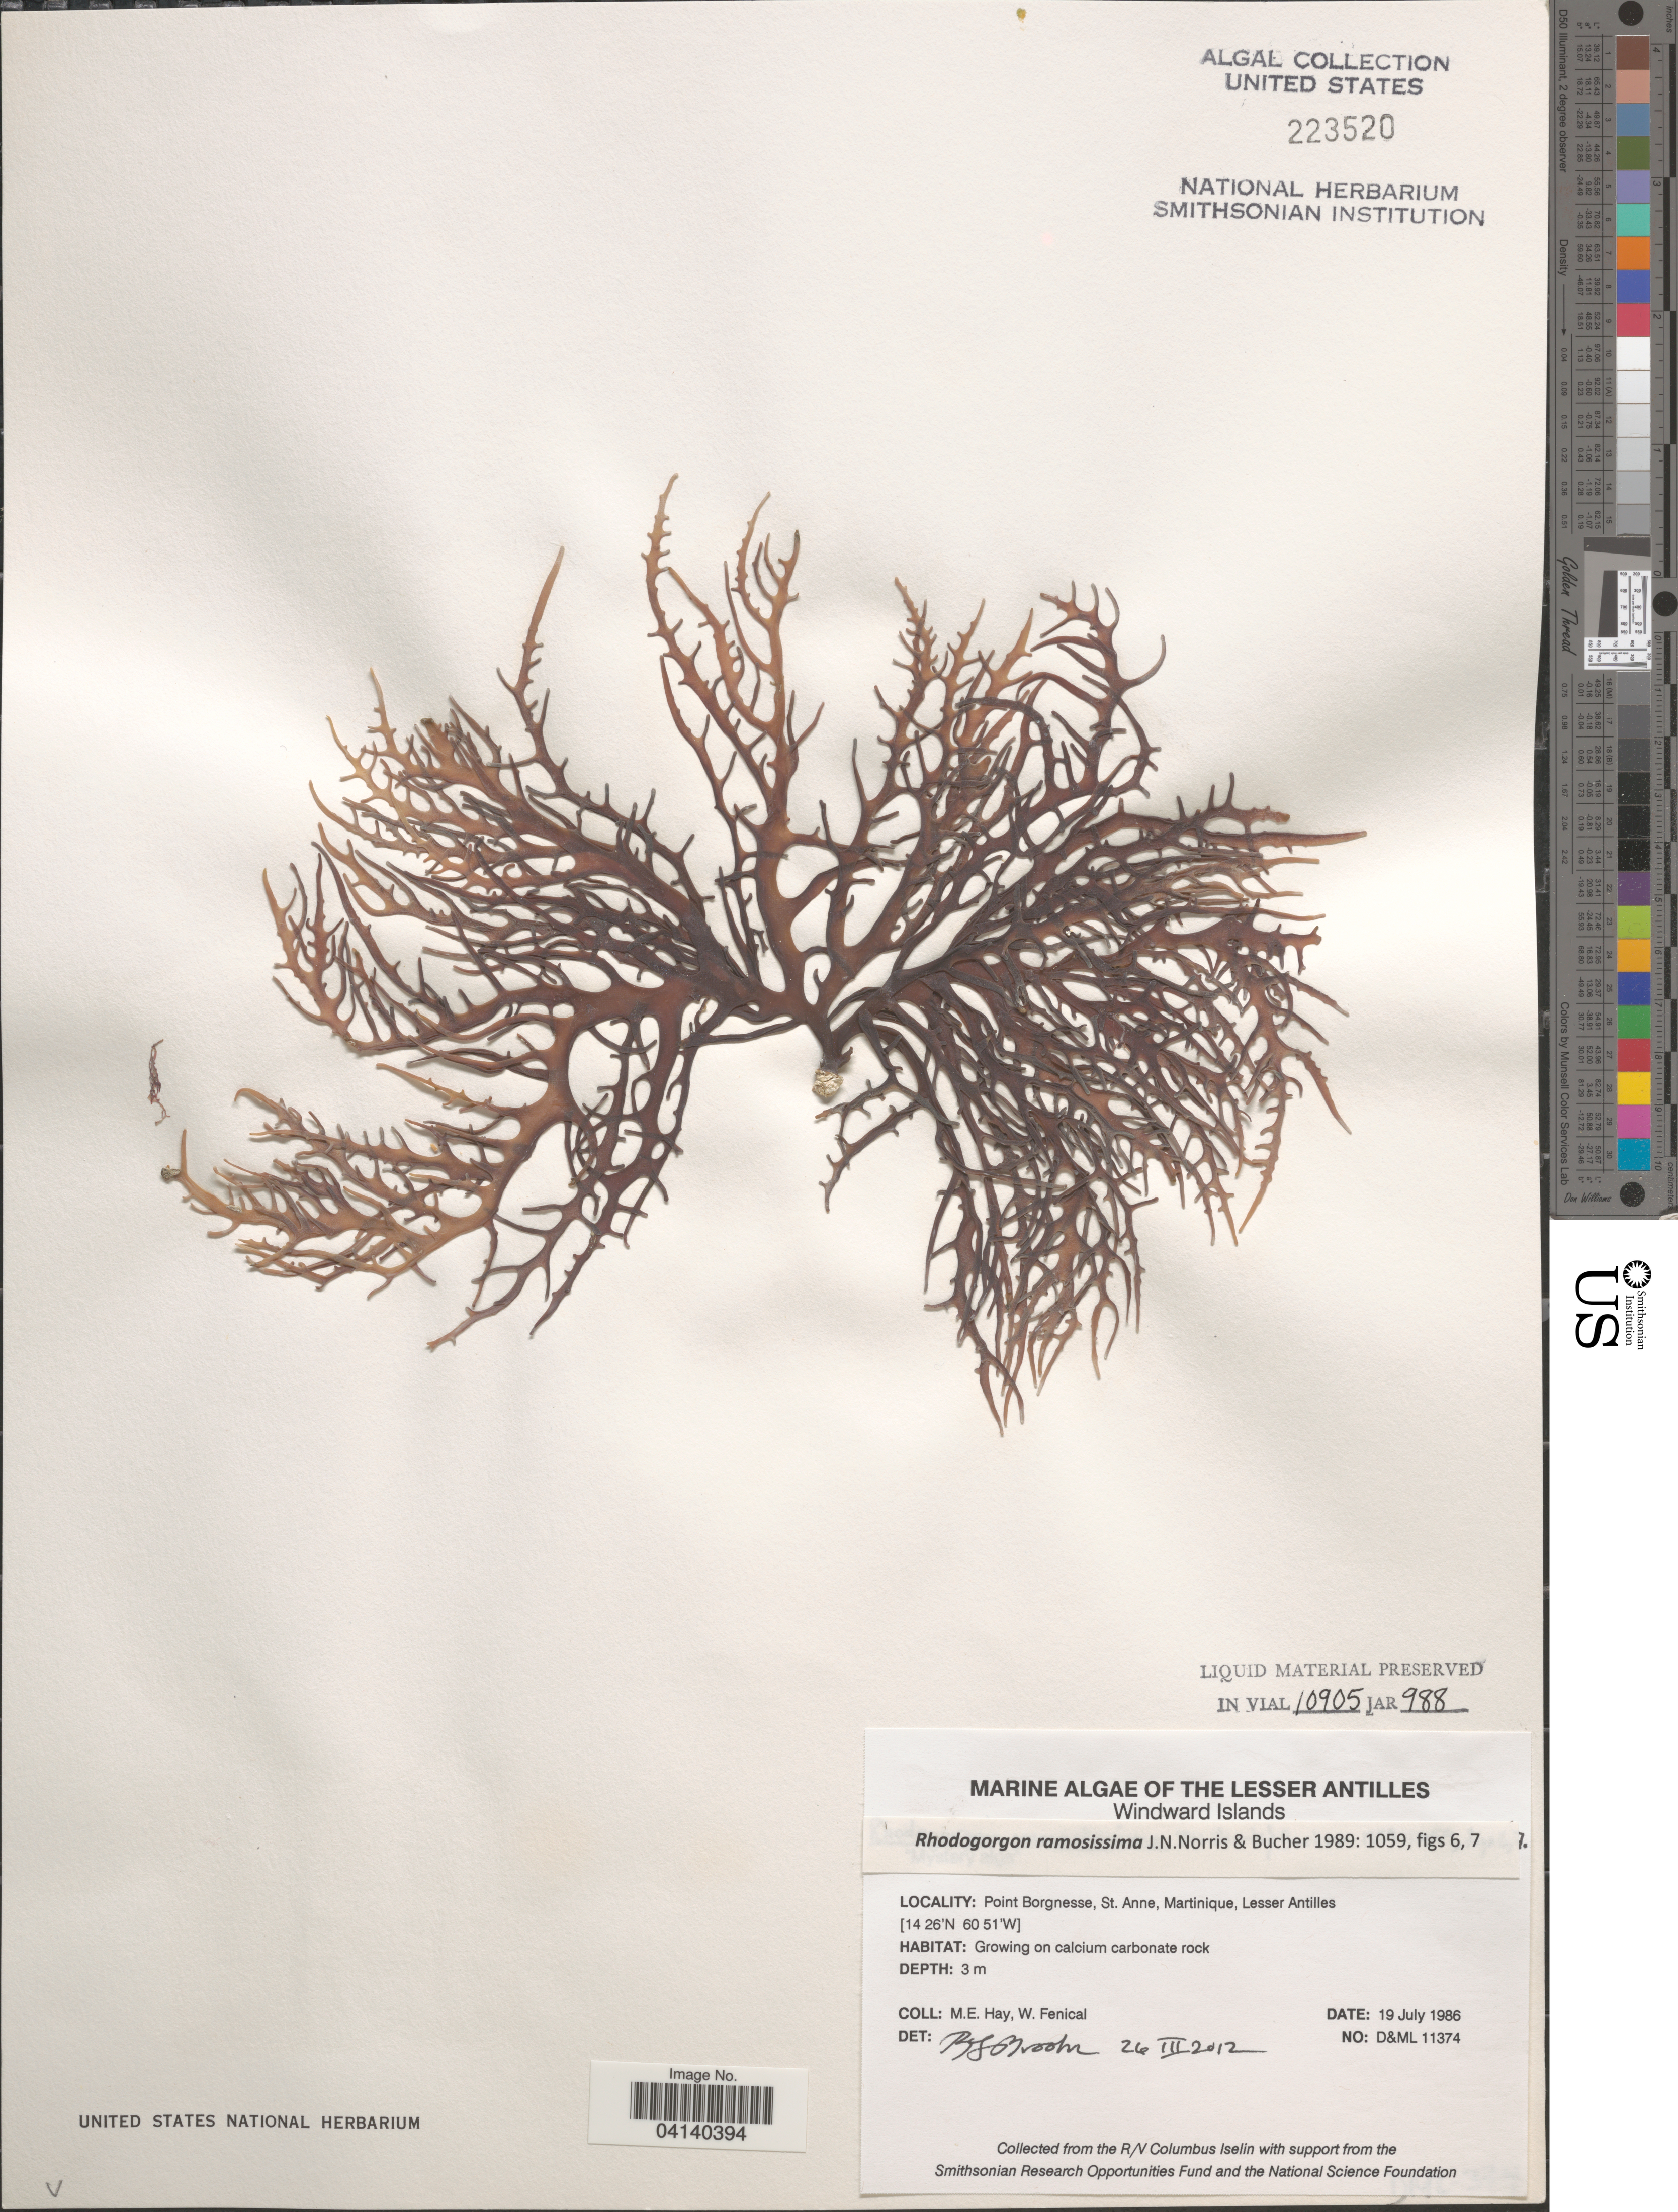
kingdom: Plantae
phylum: Rhodophyta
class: Florideophyceae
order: Rhodogorgonales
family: Rhodogorgonaceae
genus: Rhodogorgon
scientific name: Rhodogorgon ramosissima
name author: J.N. Norris & K.E. Bucher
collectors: M. E. Hay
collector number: D&ML11374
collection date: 1986-07-19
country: Martinique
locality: The Lesser Antilles. Windward Islands. Point Dunkerque, St. Anne.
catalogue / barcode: US 223520